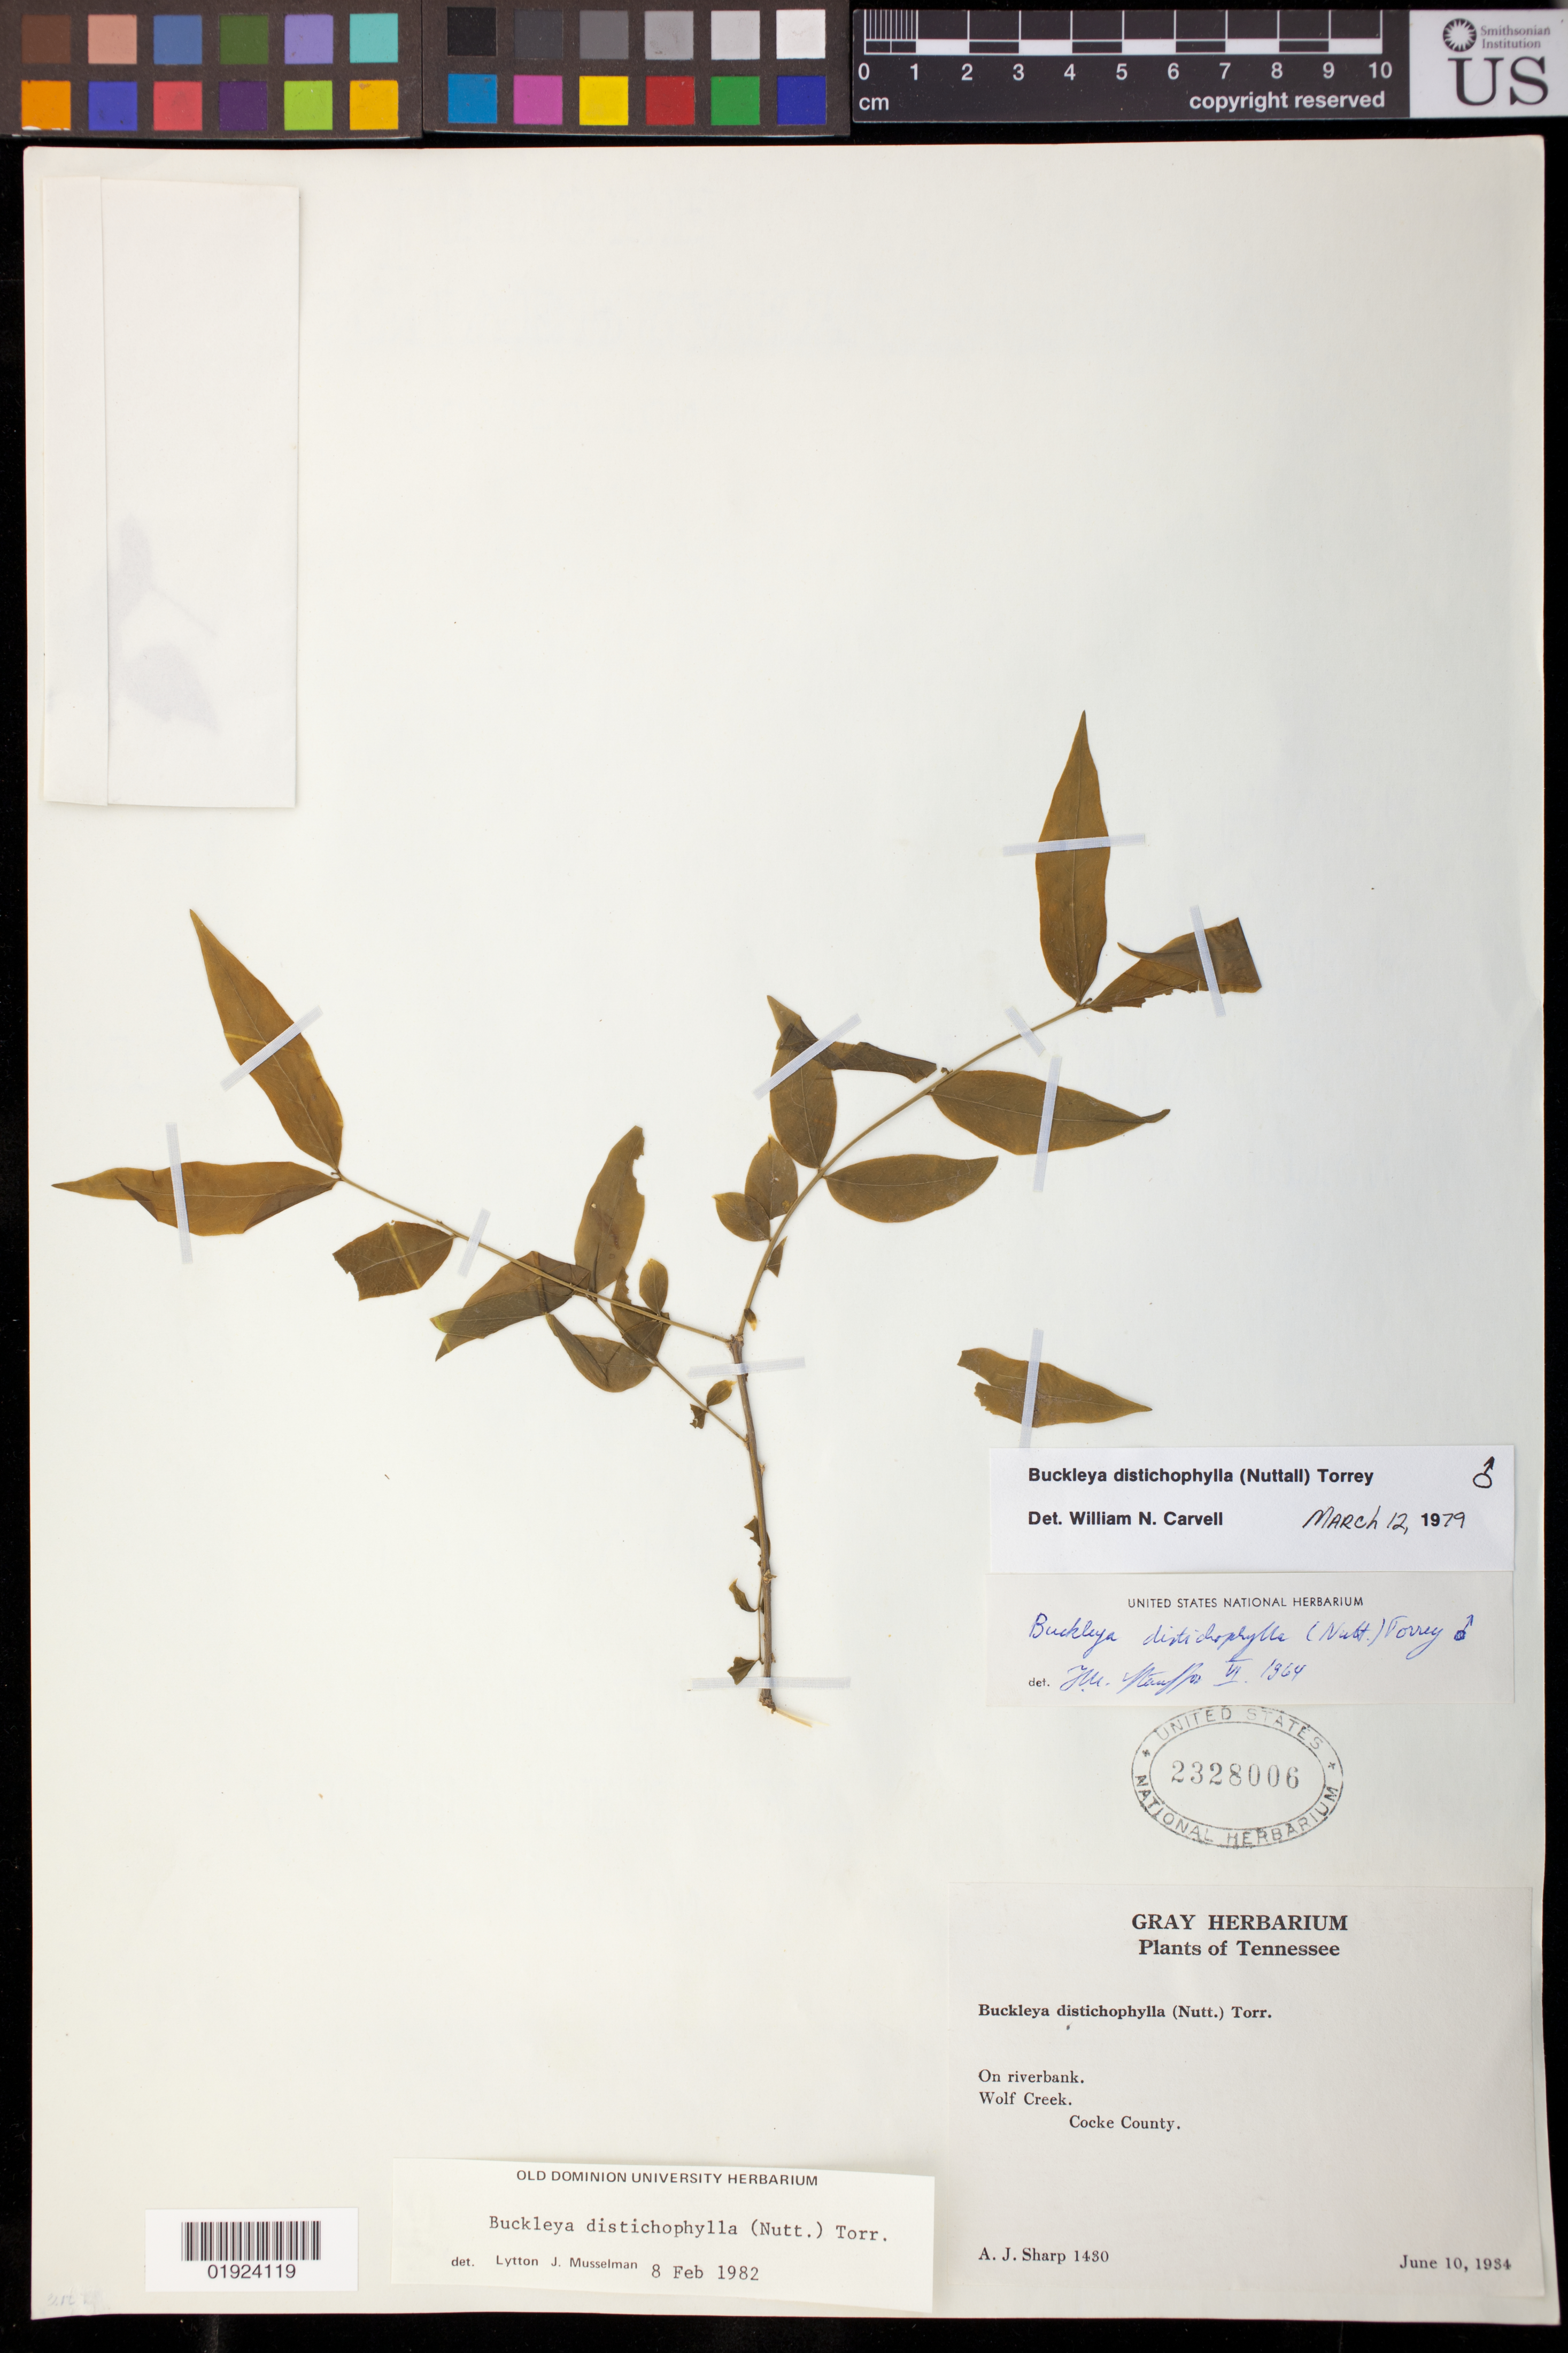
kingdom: Plantae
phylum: Tracheophyta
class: Magnoliopsida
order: Santalales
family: Thesiaceae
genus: Buckleya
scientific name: Buckleya distichophylla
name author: (Nutt.) Torr.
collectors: A. J. Sharp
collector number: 1430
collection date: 1934-06-10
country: United States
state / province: Tennessee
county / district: Cocke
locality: Wolf Creek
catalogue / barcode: US 2328006